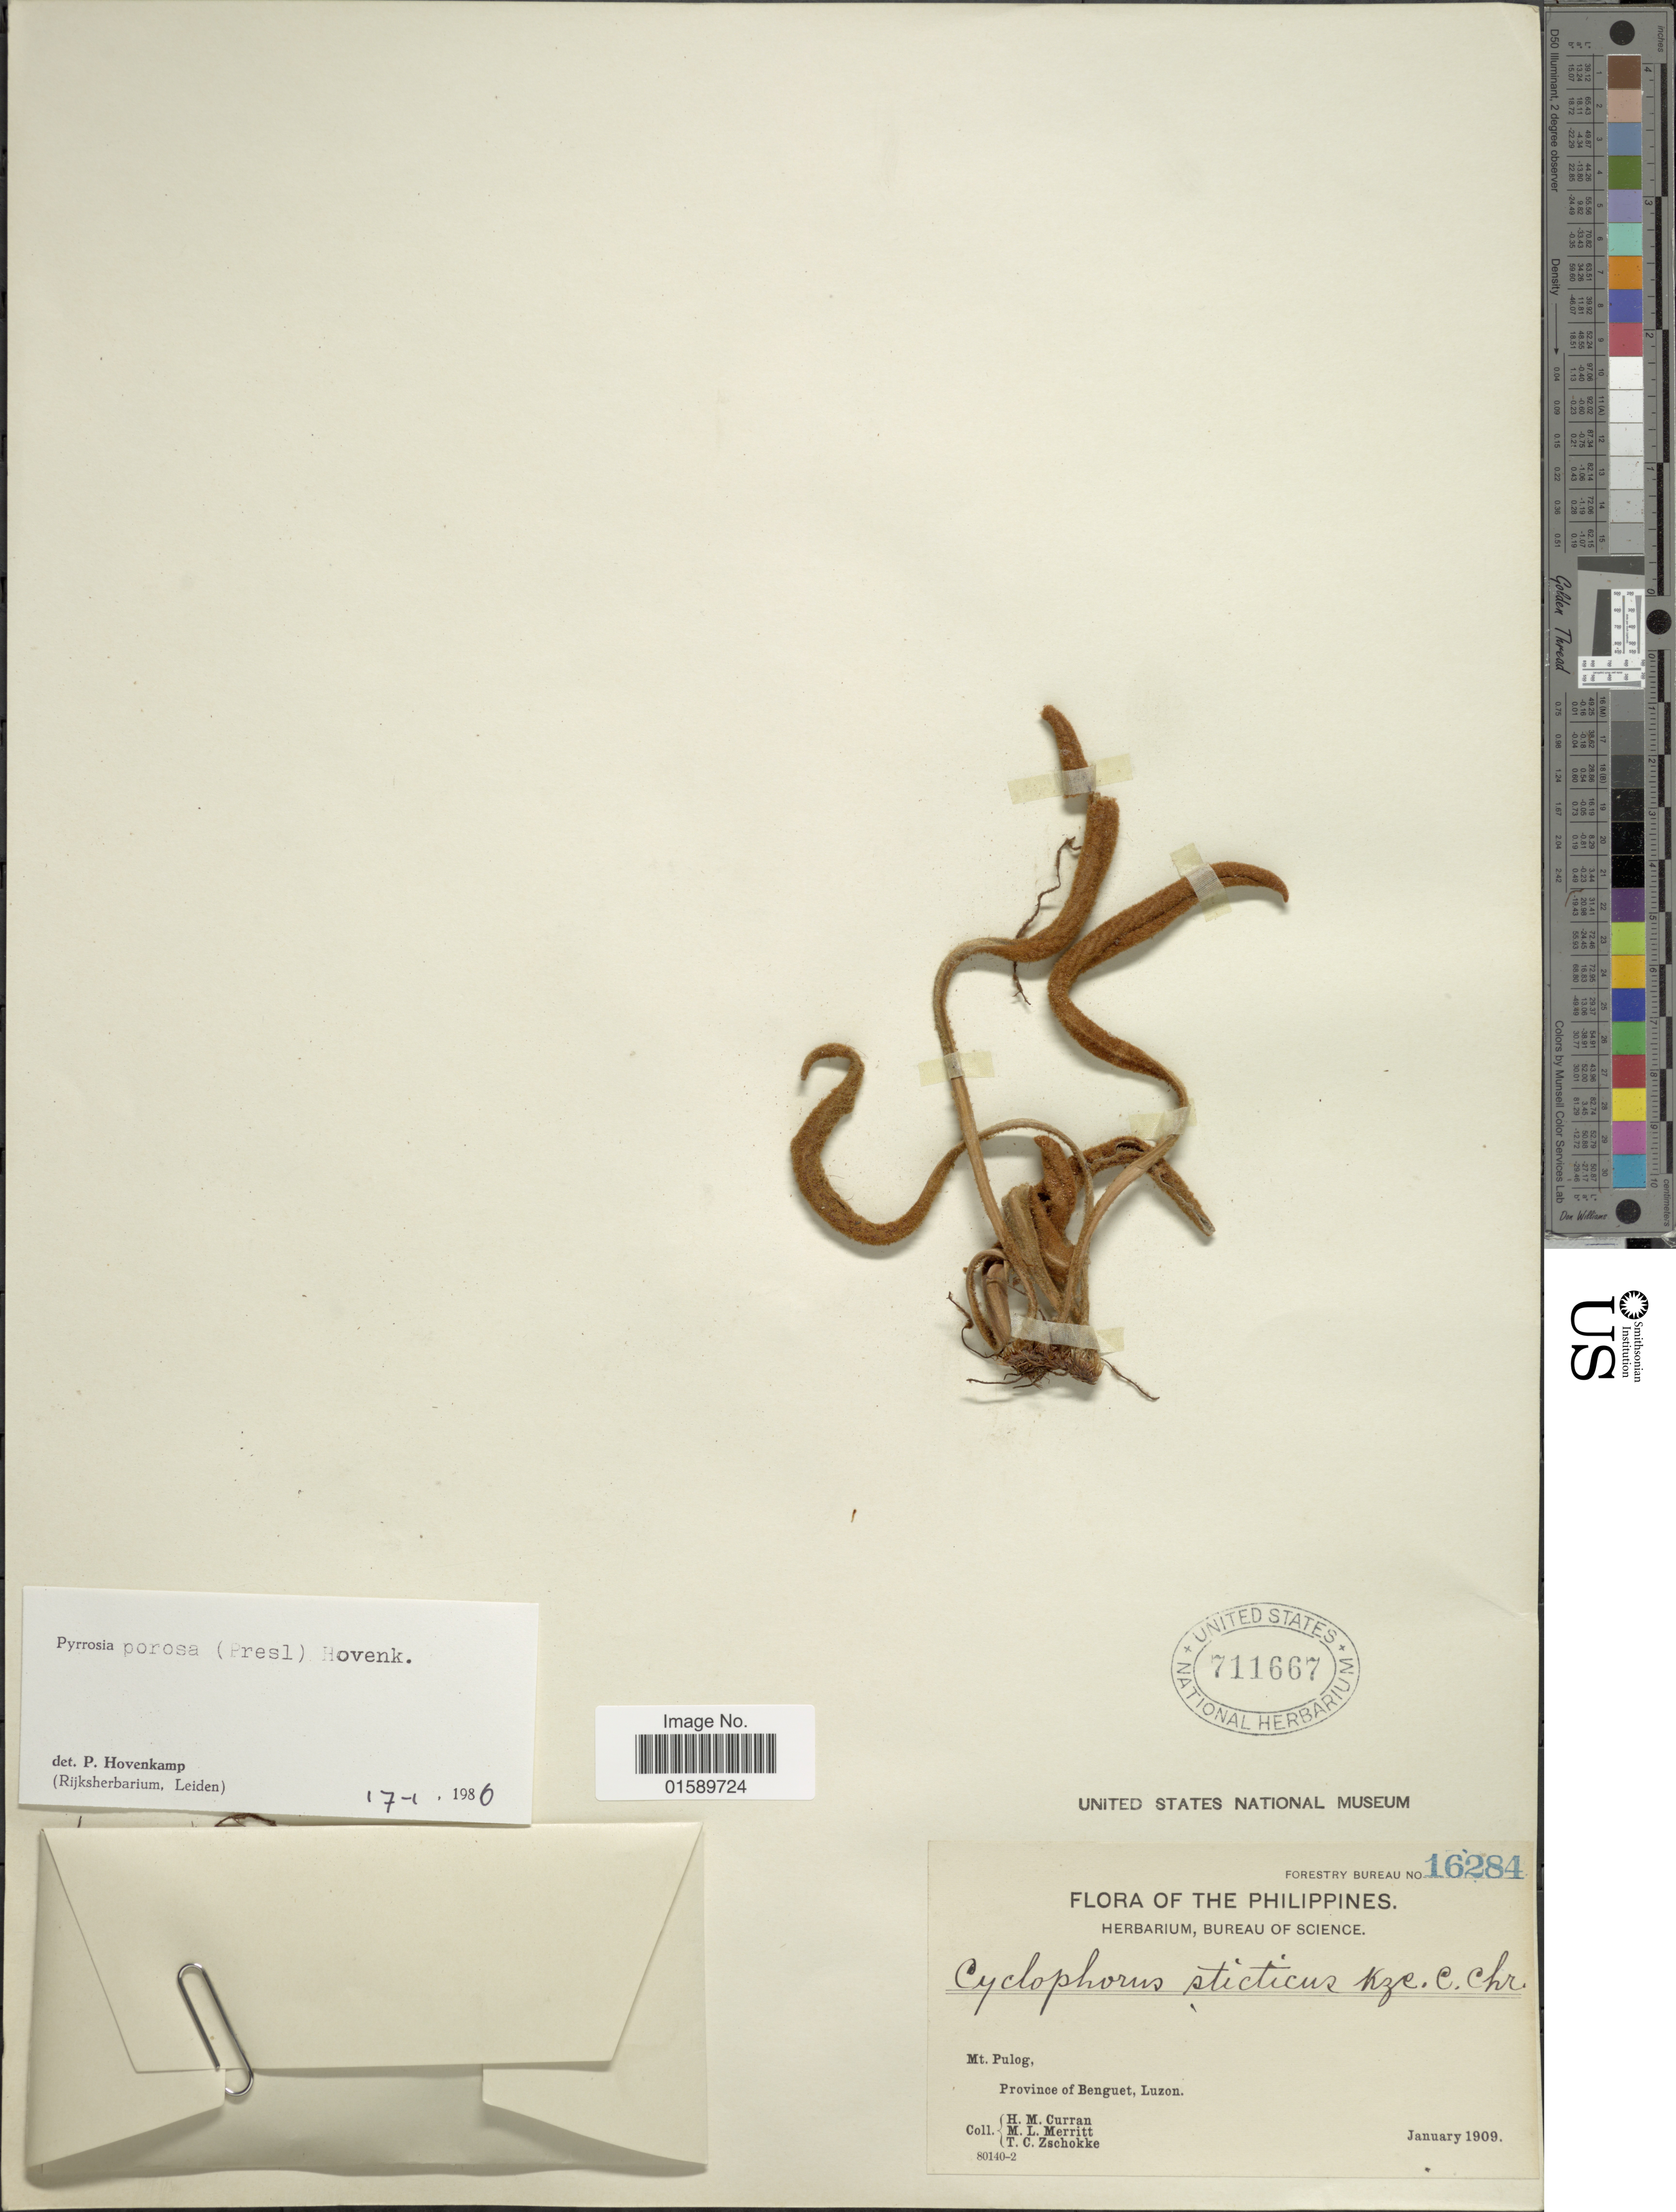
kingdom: Plantae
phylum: Tracheophyta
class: Polypodiopsida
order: Polypodiales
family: Polypodiaceae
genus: Pyrrosia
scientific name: Pyrrosia porosa var. porosa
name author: (C. Presl) Hovenkamp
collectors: H. M. Curran, M. L. Merritt & T. C. Zschokke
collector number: Forestry Bureau 16284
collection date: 1909-01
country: Philippines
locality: Mt. Pulog, Province of Benguet, Luzon.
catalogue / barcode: US 711667